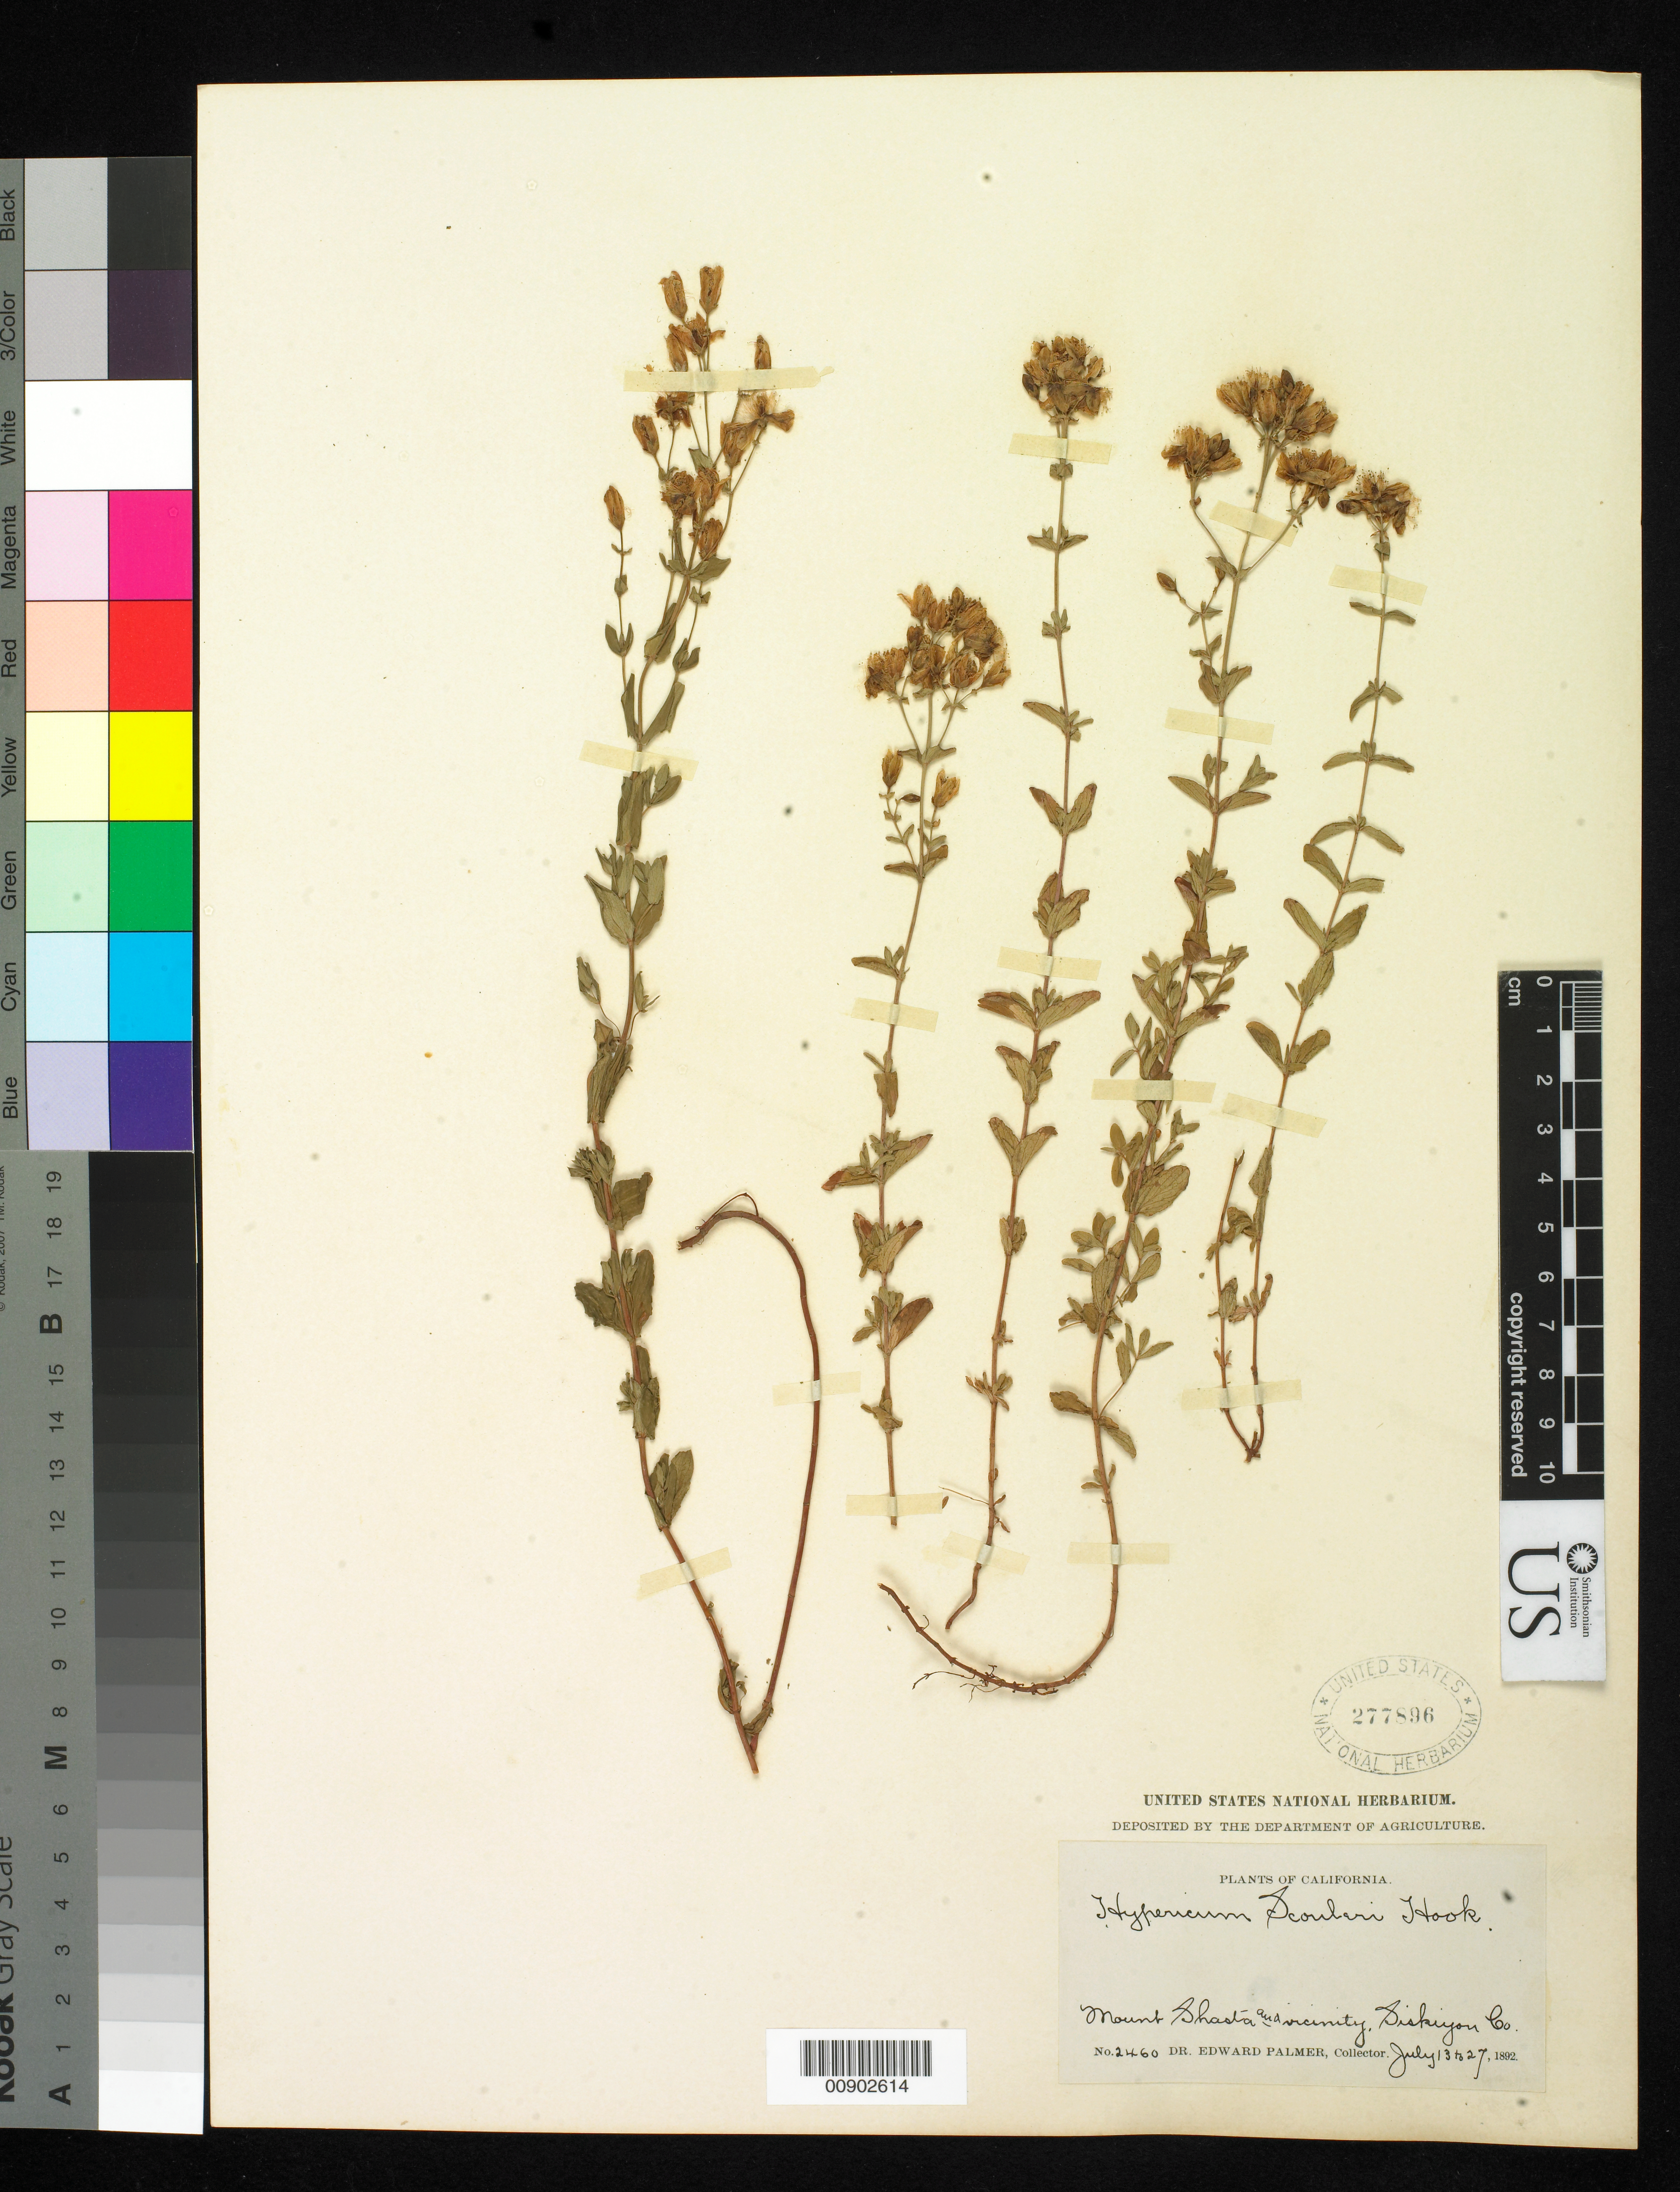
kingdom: Plantae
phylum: Tracheophyta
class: Magnoliopsida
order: Malpighiales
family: Hypericaceae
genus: Hypericum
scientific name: Hypericum scouleri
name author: Hook.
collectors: E. Palmer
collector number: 2460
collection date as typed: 13 Jul 1892 to 27 Jul 1892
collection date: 1892-07-13/1892-07-27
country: United States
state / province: California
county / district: Siskiyou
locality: Mount Shasta and vicinity, Siskiyou County, California.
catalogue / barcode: US 277896